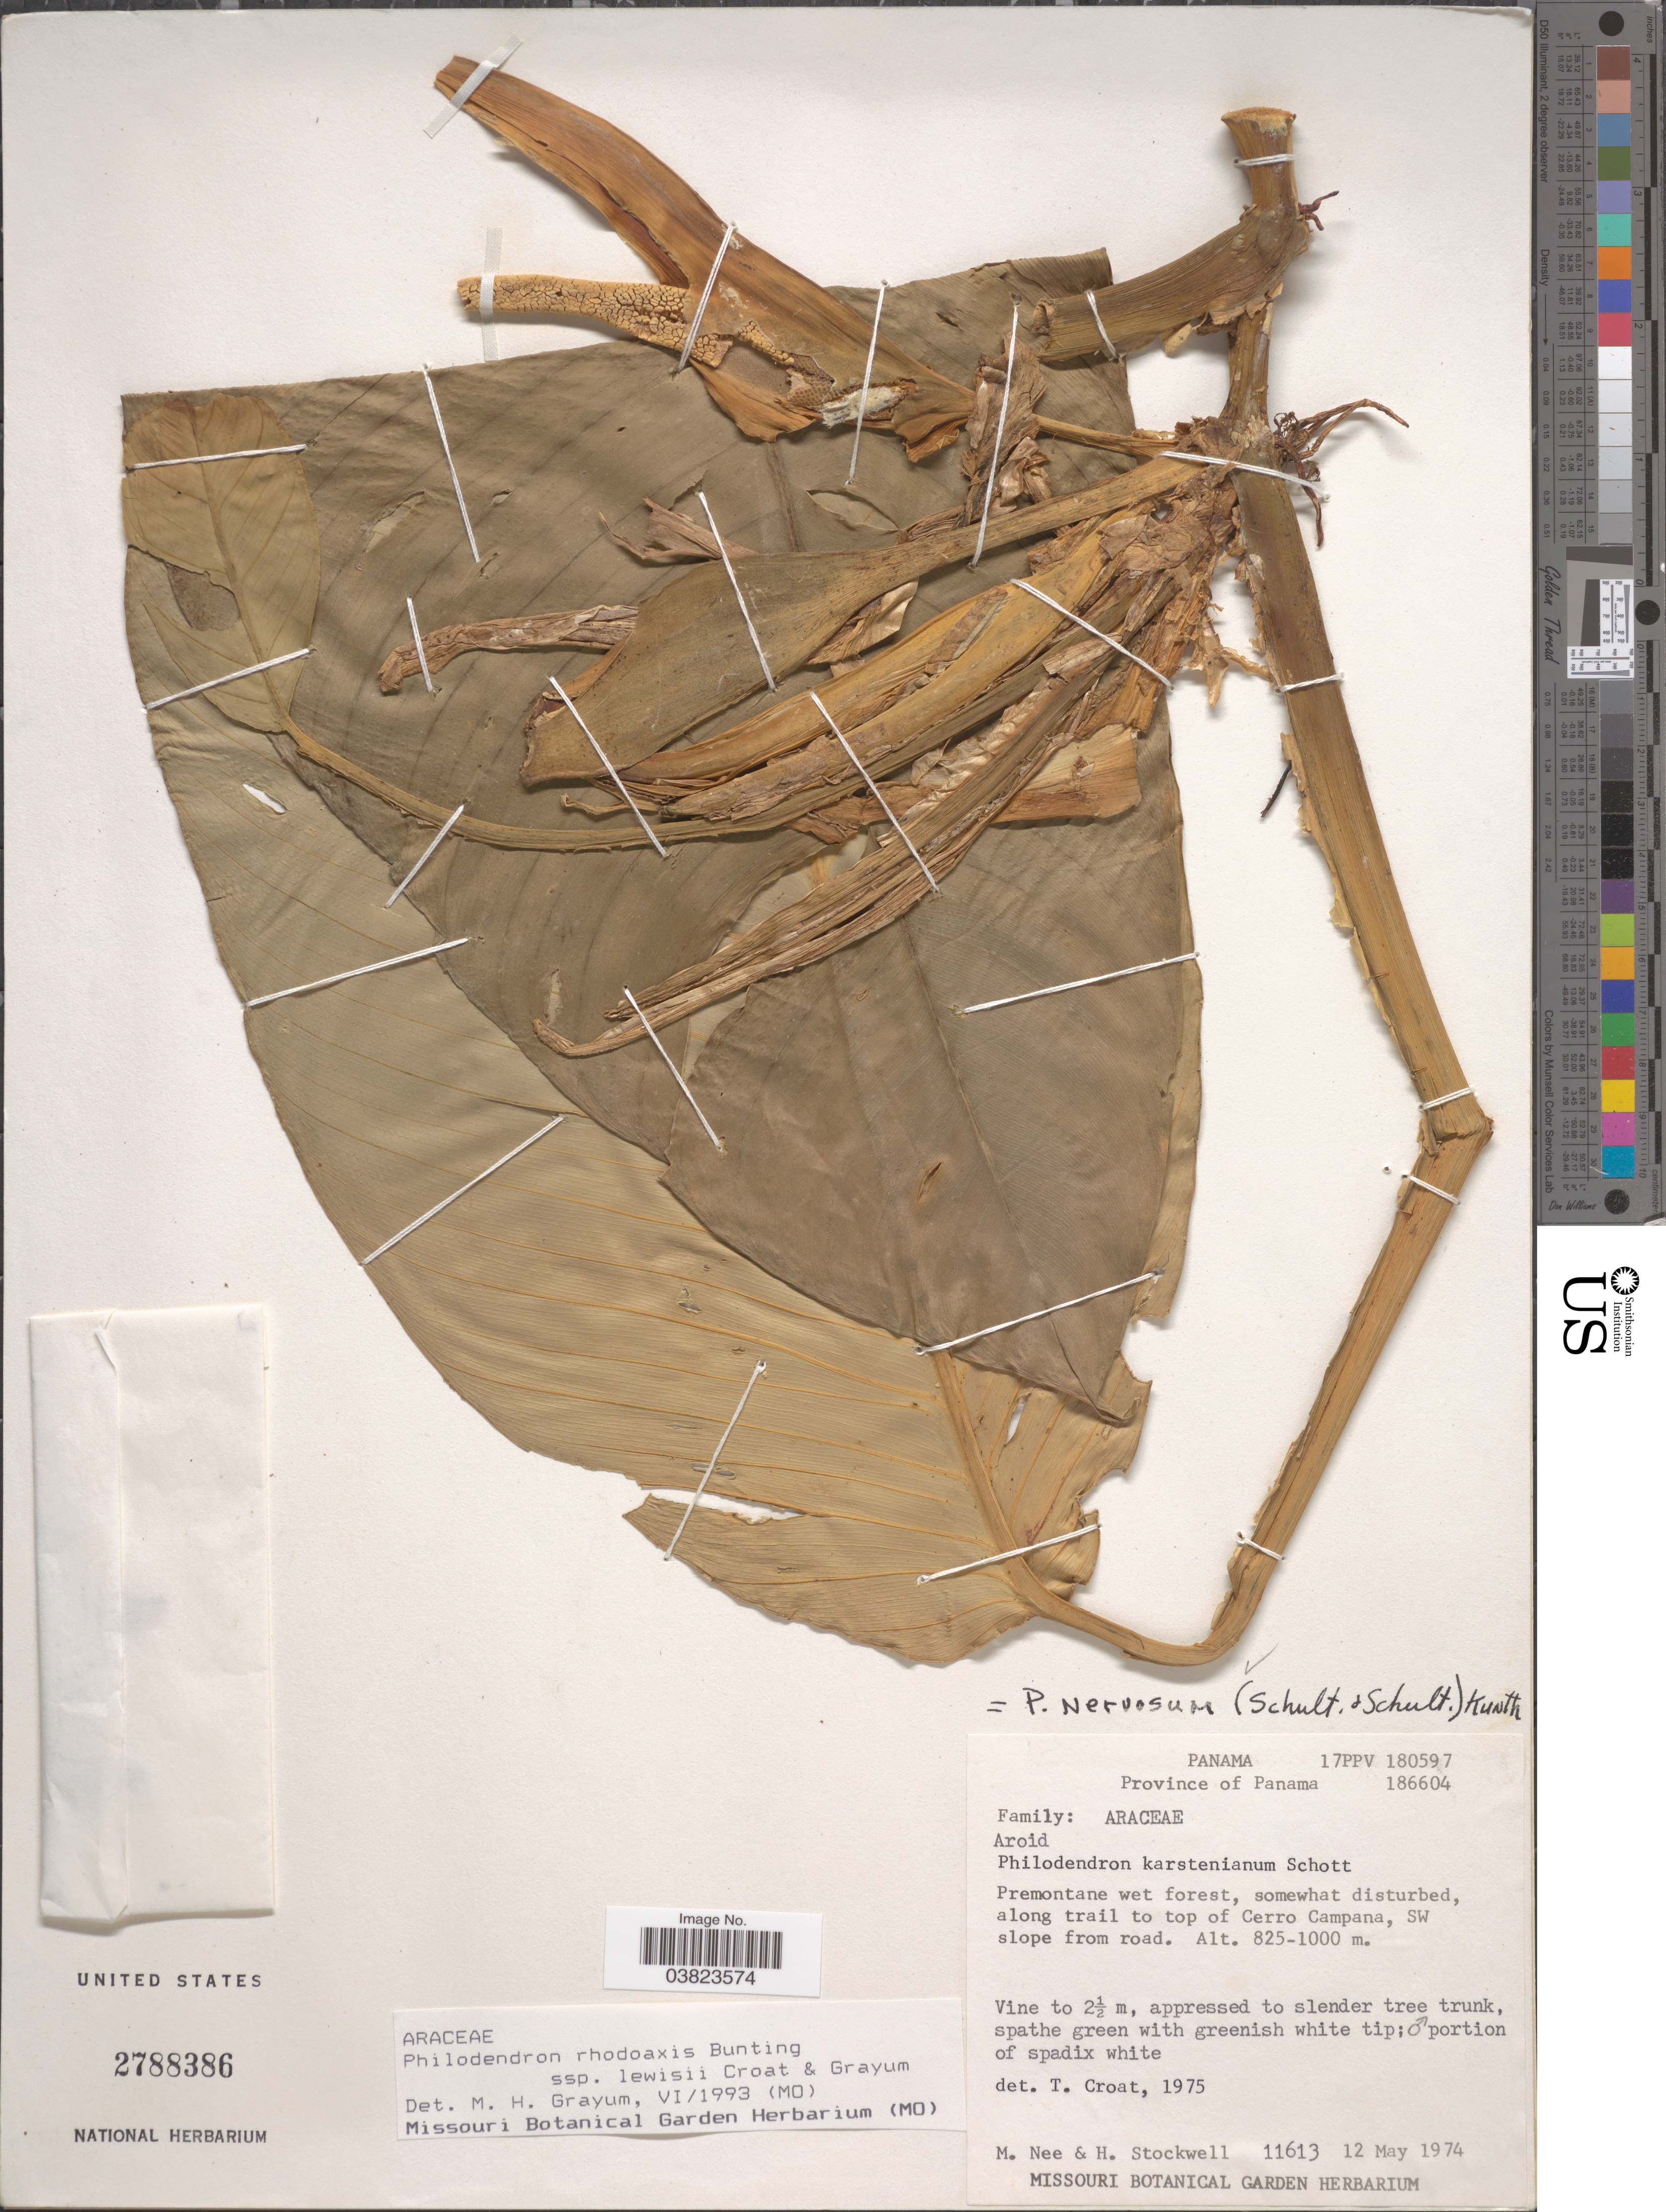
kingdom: Plantae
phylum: Tracheophyta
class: Liliopsida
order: Alismatales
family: Araceae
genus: Philodendron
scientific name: Philodendron rhodoaxis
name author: G.S. Bunting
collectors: M. Nee & H. Stockwell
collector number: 11613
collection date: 1974-05-12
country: Panama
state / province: Panamá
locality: Along trail to top of Cerro Campana, SW slope from road.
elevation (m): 825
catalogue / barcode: US 2788386